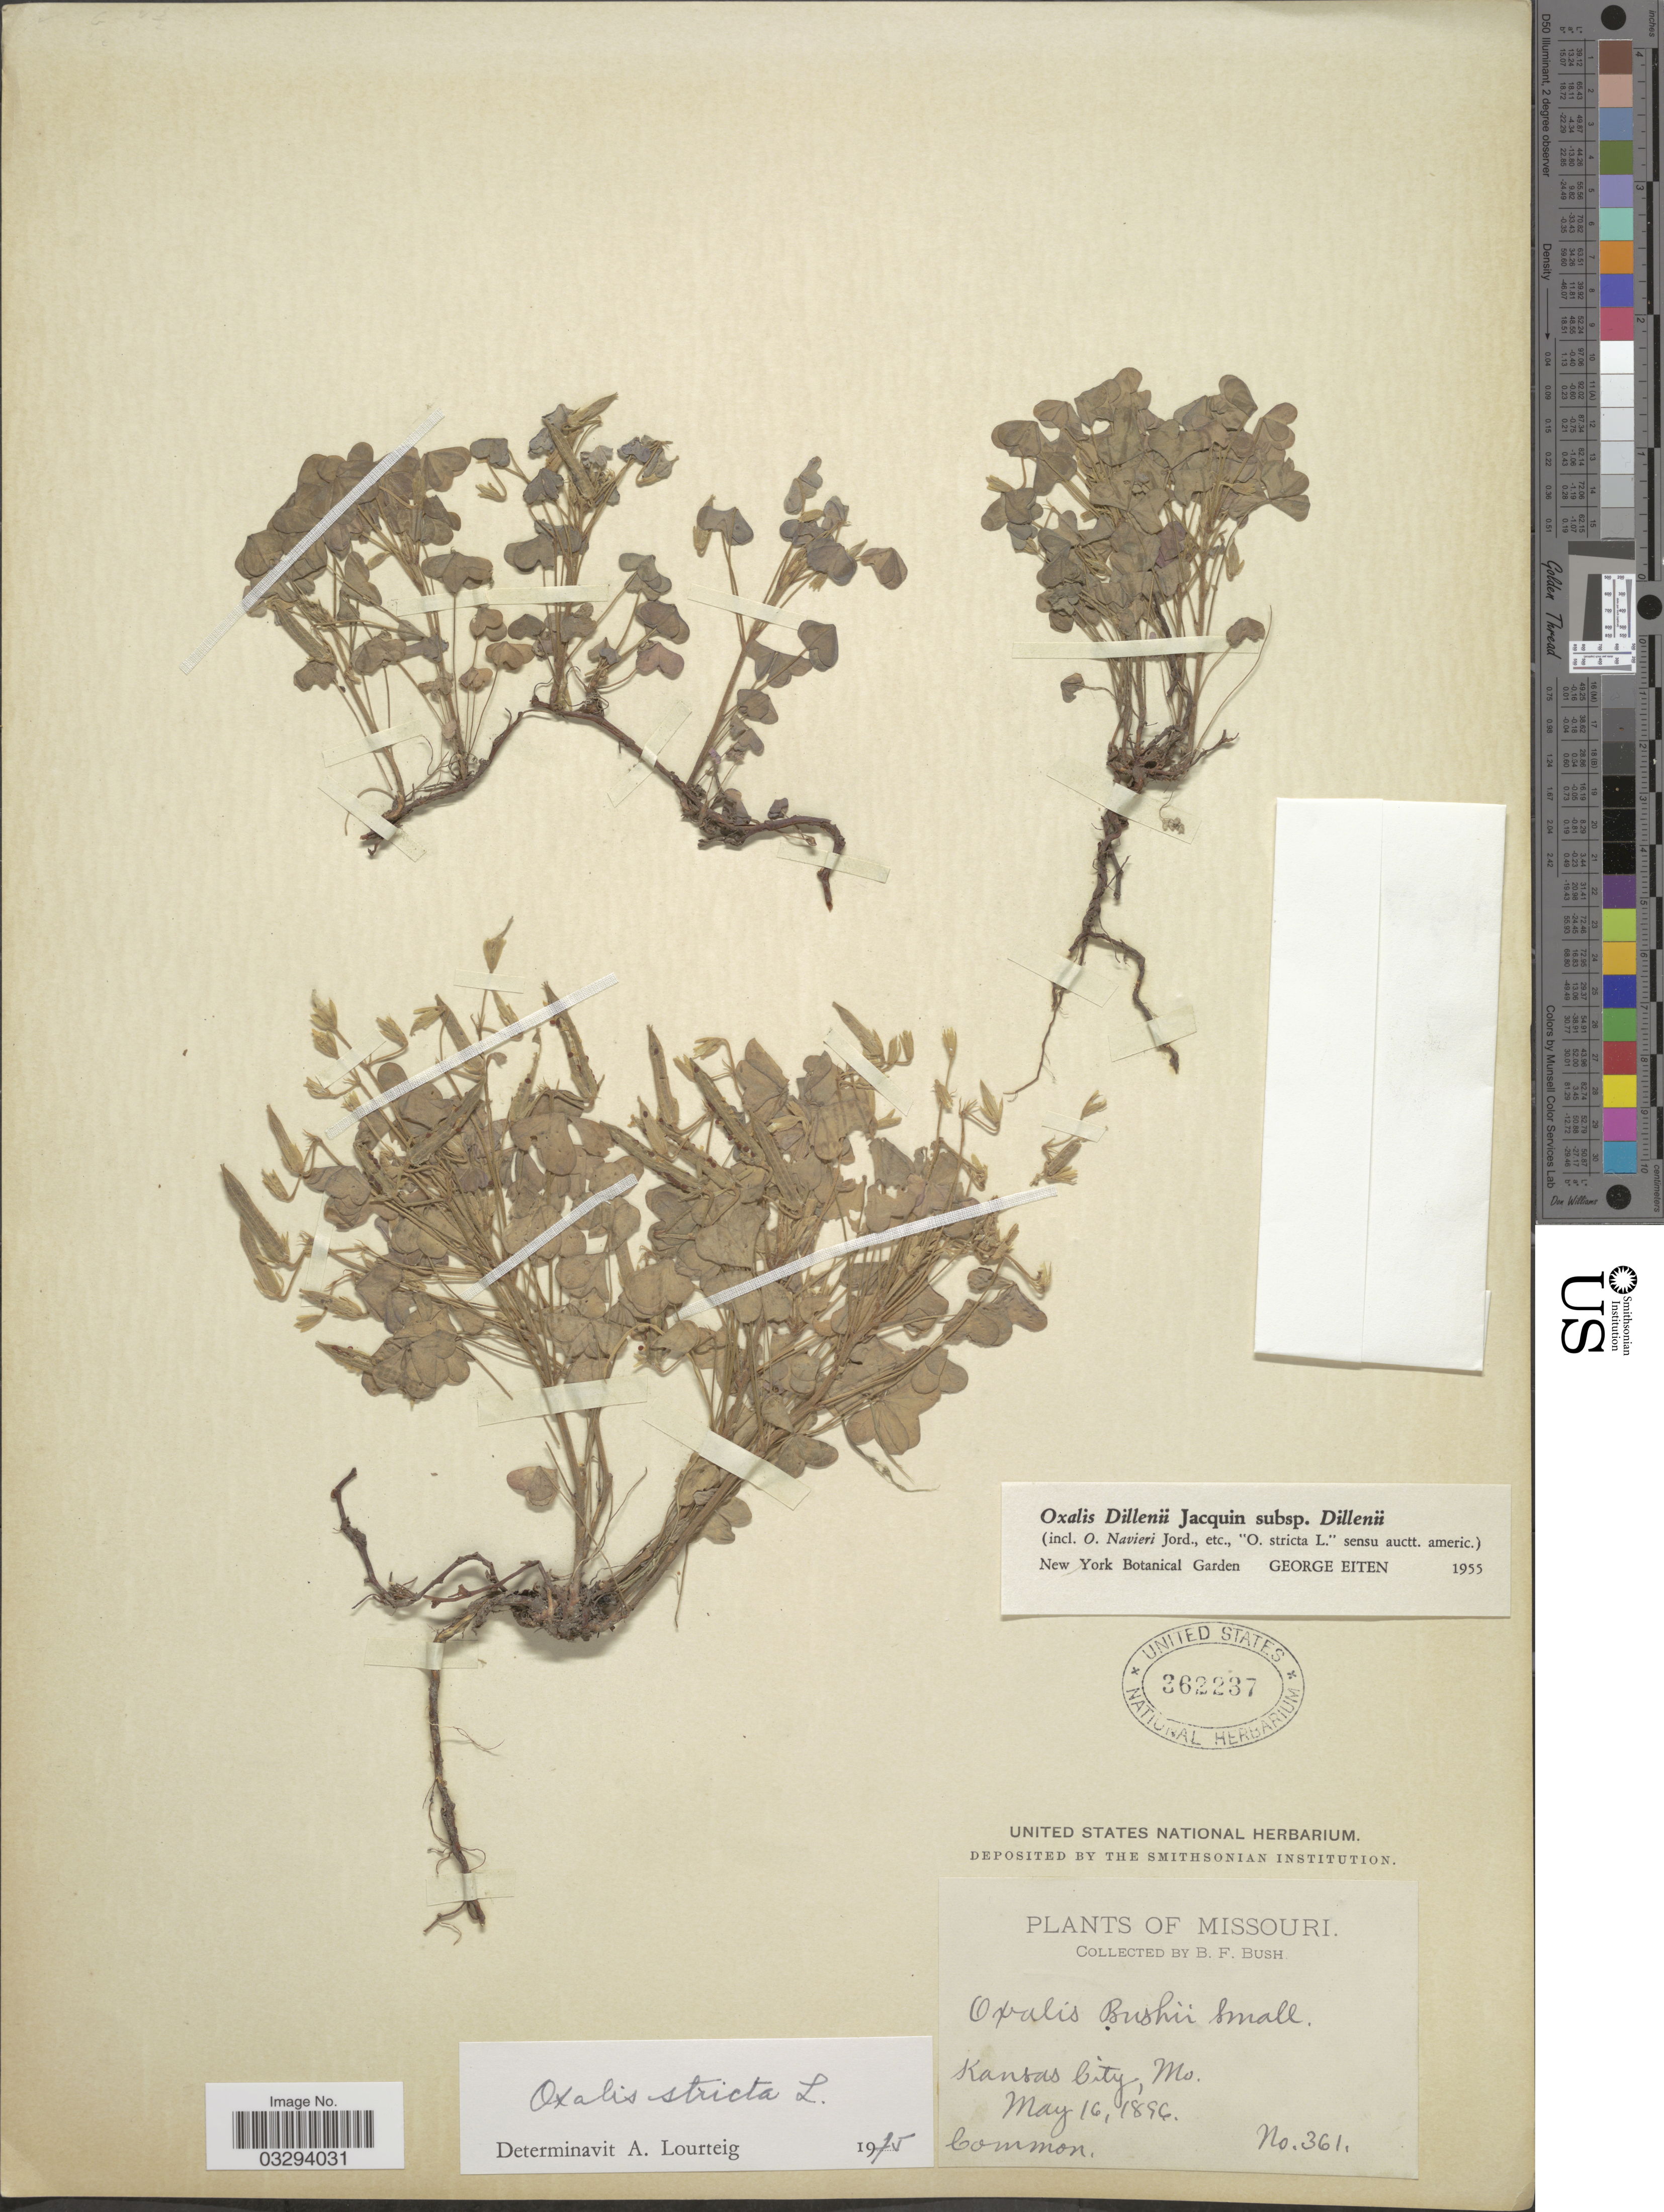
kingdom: Plantae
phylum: Tracheophyta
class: Magnoliopsida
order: Oxalidales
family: Oxalidaceae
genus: Oxalis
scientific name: Oxalis sp.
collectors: B. F. Bush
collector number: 361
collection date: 1896-05-16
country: United States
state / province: Missouri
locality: Kansas City.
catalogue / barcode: US 362237